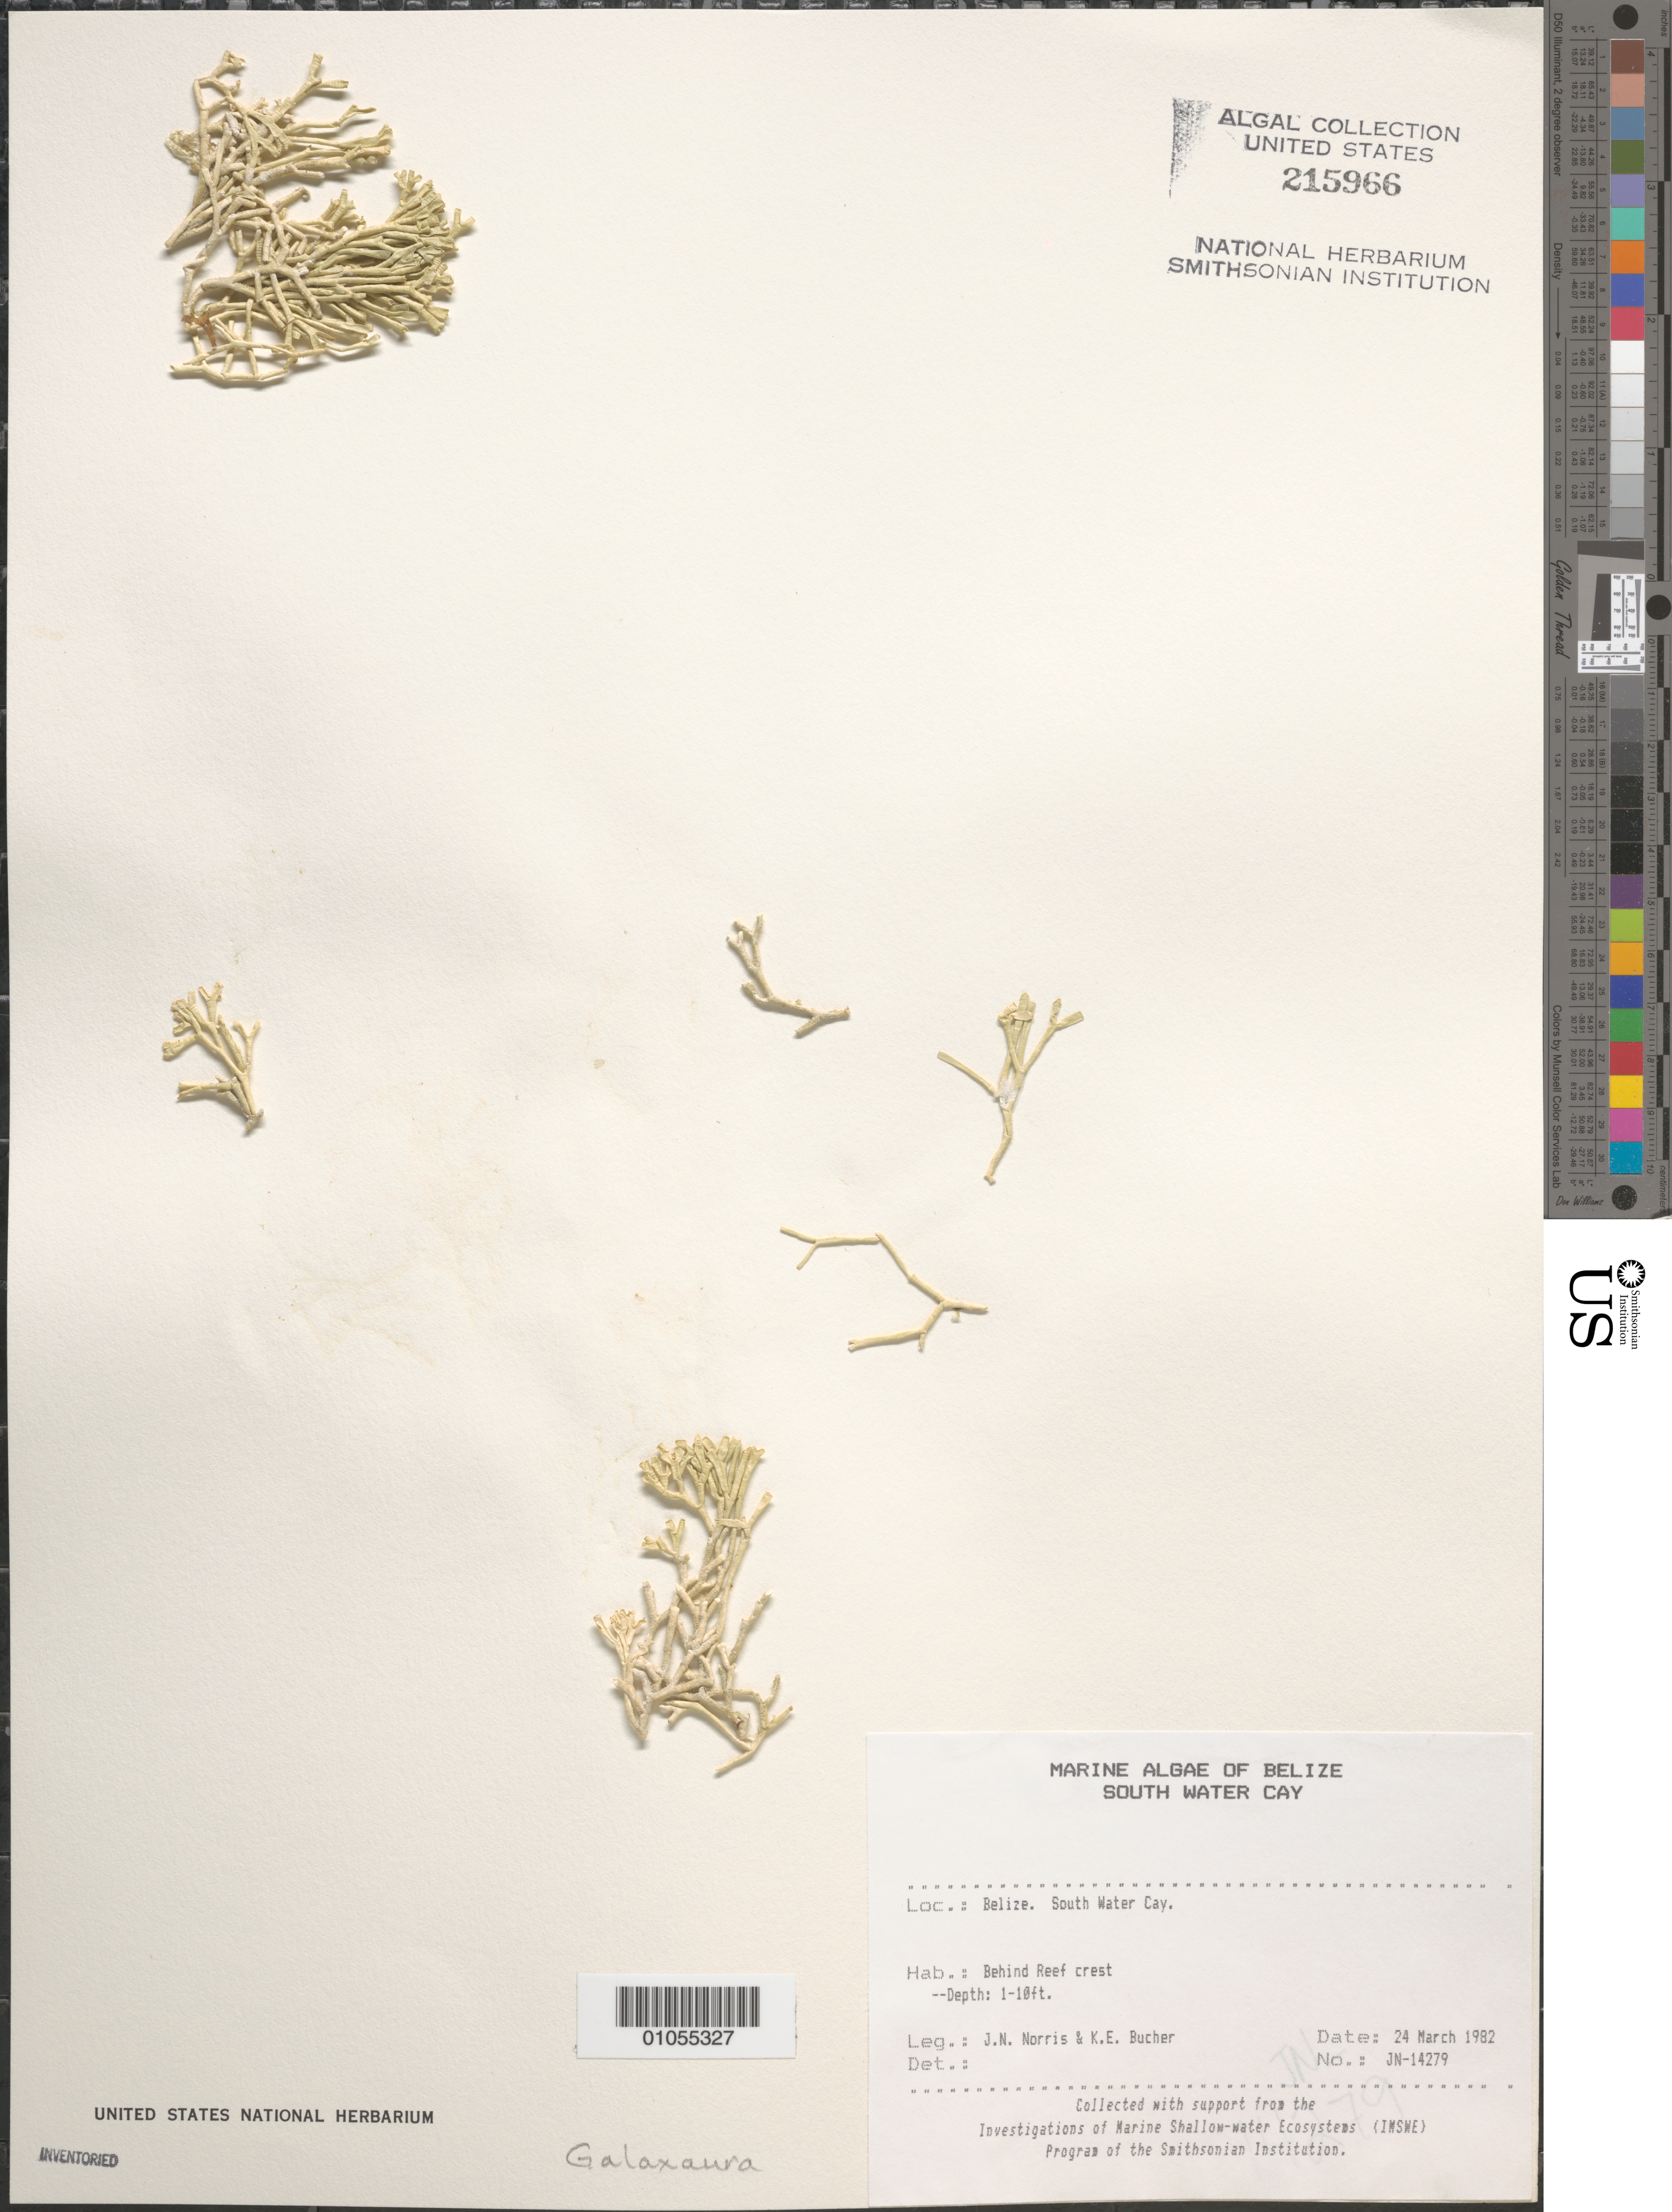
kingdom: Plantae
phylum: Rhodophyta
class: Florideophyceae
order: Nemaliales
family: Galaxauraceae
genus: Galaxaura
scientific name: Galaxaura sp.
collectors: J. N. Norris & K. E. Bucher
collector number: JN-14279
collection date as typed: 24 Mar 1982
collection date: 1982-03-24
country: Belize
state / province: Stann Creek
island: South Water Cay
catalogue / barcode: US 215966